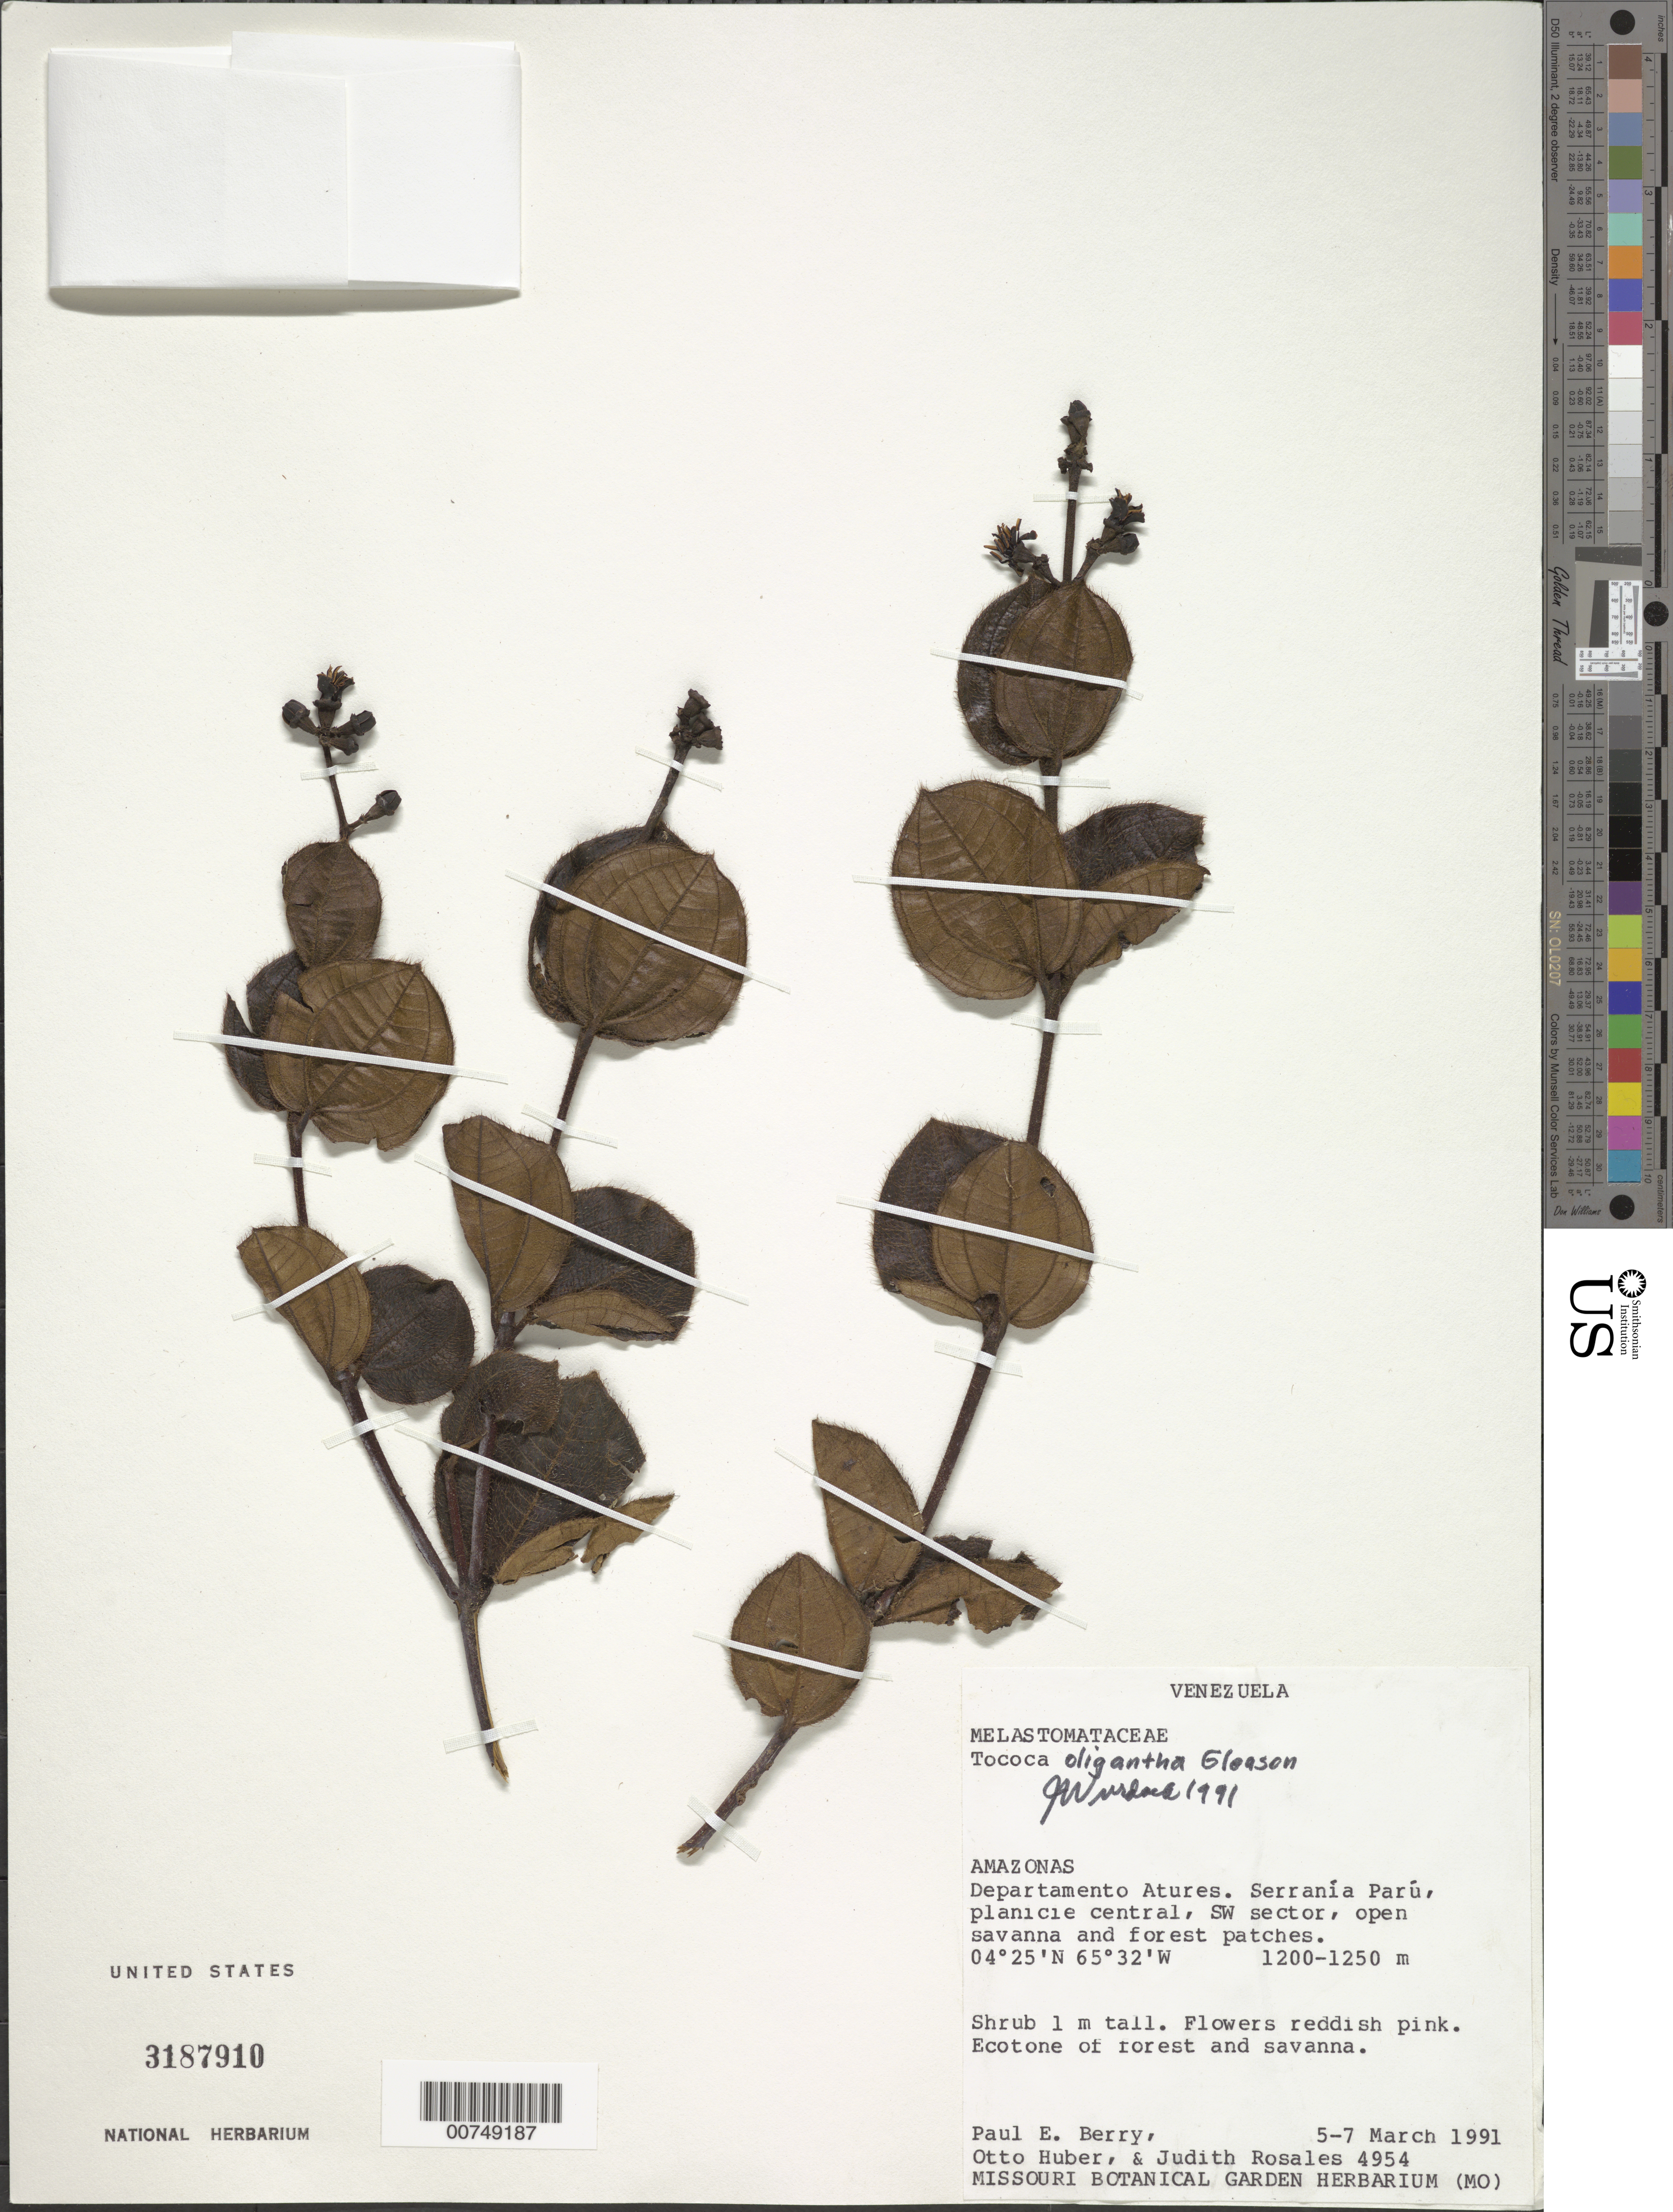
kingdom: Plantae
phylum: Tracheophyta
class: Magnoliopsida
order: Myrtales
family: Melastomataceae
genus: Tococa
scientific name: Tococa oligantha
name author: Gleason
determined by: Wurdack, John J., (US), US (UNITED STATES)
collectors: P. E. Berry, O. Huber & J. Rosales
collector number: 4954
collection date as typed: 5-Mar-91 to 7-Mar-91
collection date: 1991-03-05/1991-03-07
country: Venezuela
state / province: Amazonas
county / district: Atures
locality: Serranía Parú, SW sector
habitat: Open savanna and forest patches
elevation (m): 1200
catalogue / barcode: US 3187910